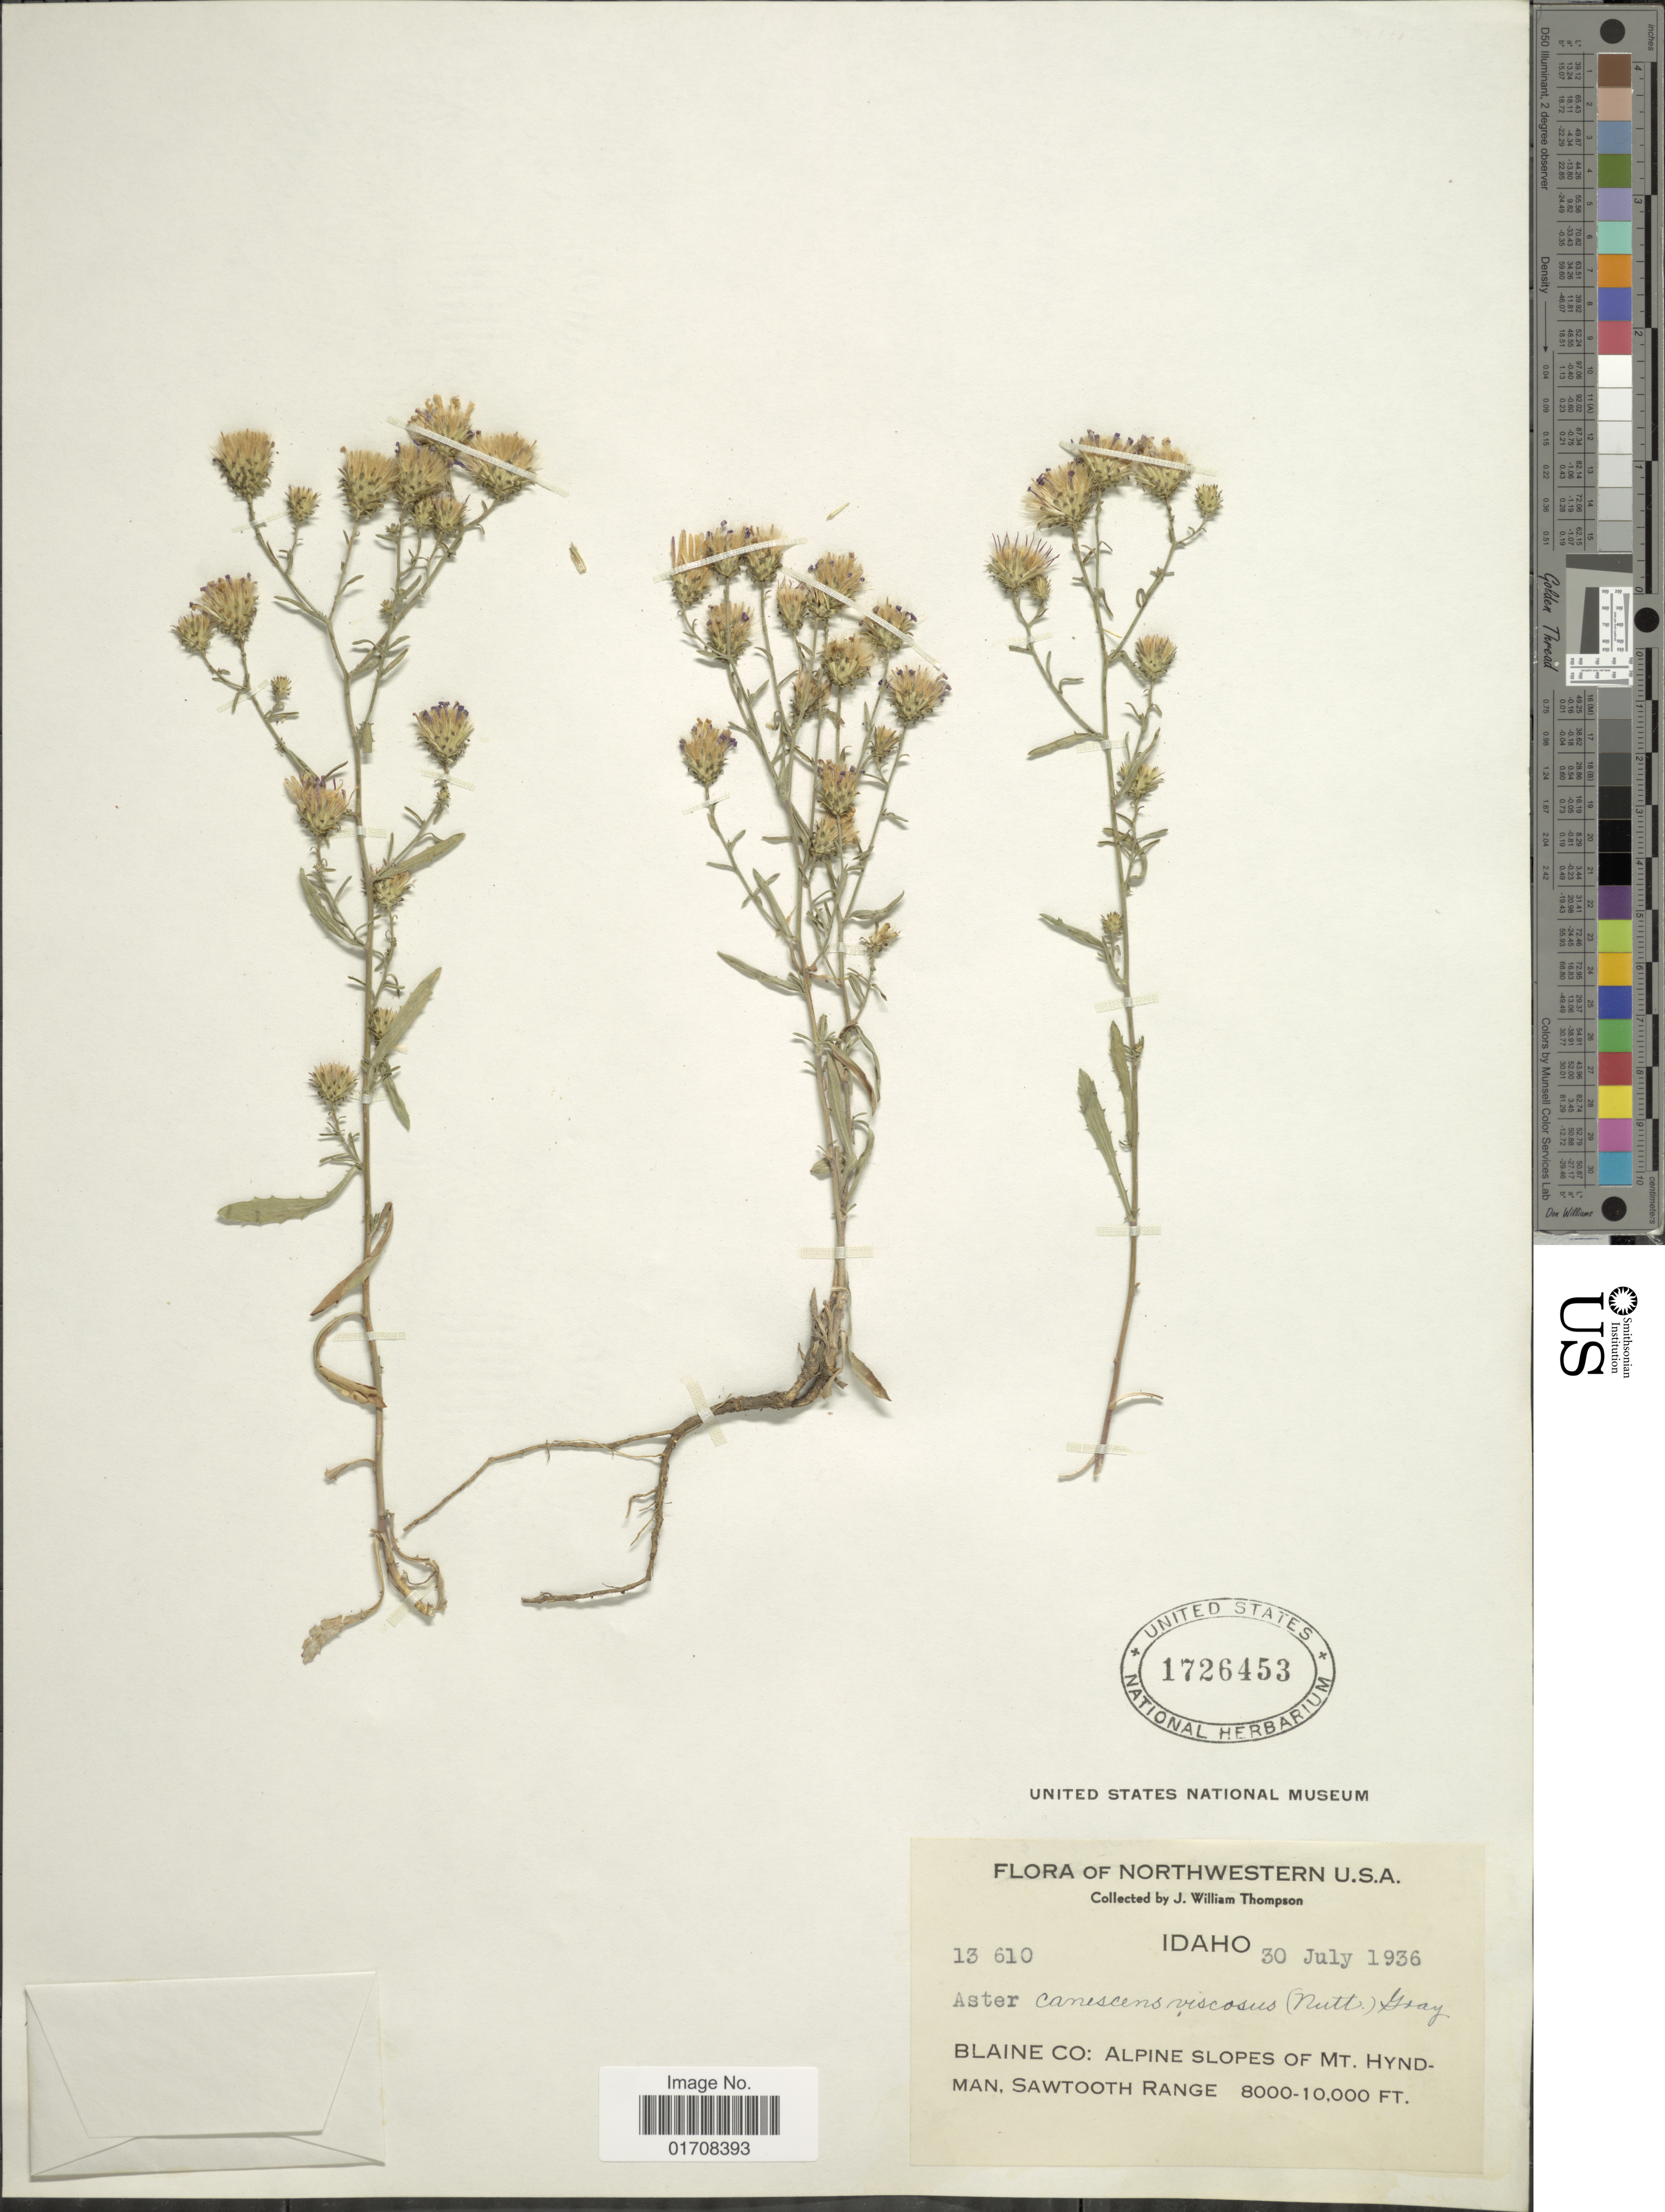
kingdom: Plantae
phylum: Tracheophyta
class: Magnoliopsida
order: Asterales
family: Asteraceae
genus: Machaeranthera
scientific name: Machaeranthera canescens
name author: (Pursh) A. Gray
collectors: J. W. Thompson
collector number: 13610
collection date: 1936-07-30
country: United States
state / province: Idaho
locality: Northwestern U.S.A., Blaine Co., alpine slopes of Mt. Hyndman, Sawtooth Range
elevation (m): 2438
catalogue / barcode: US 1726453